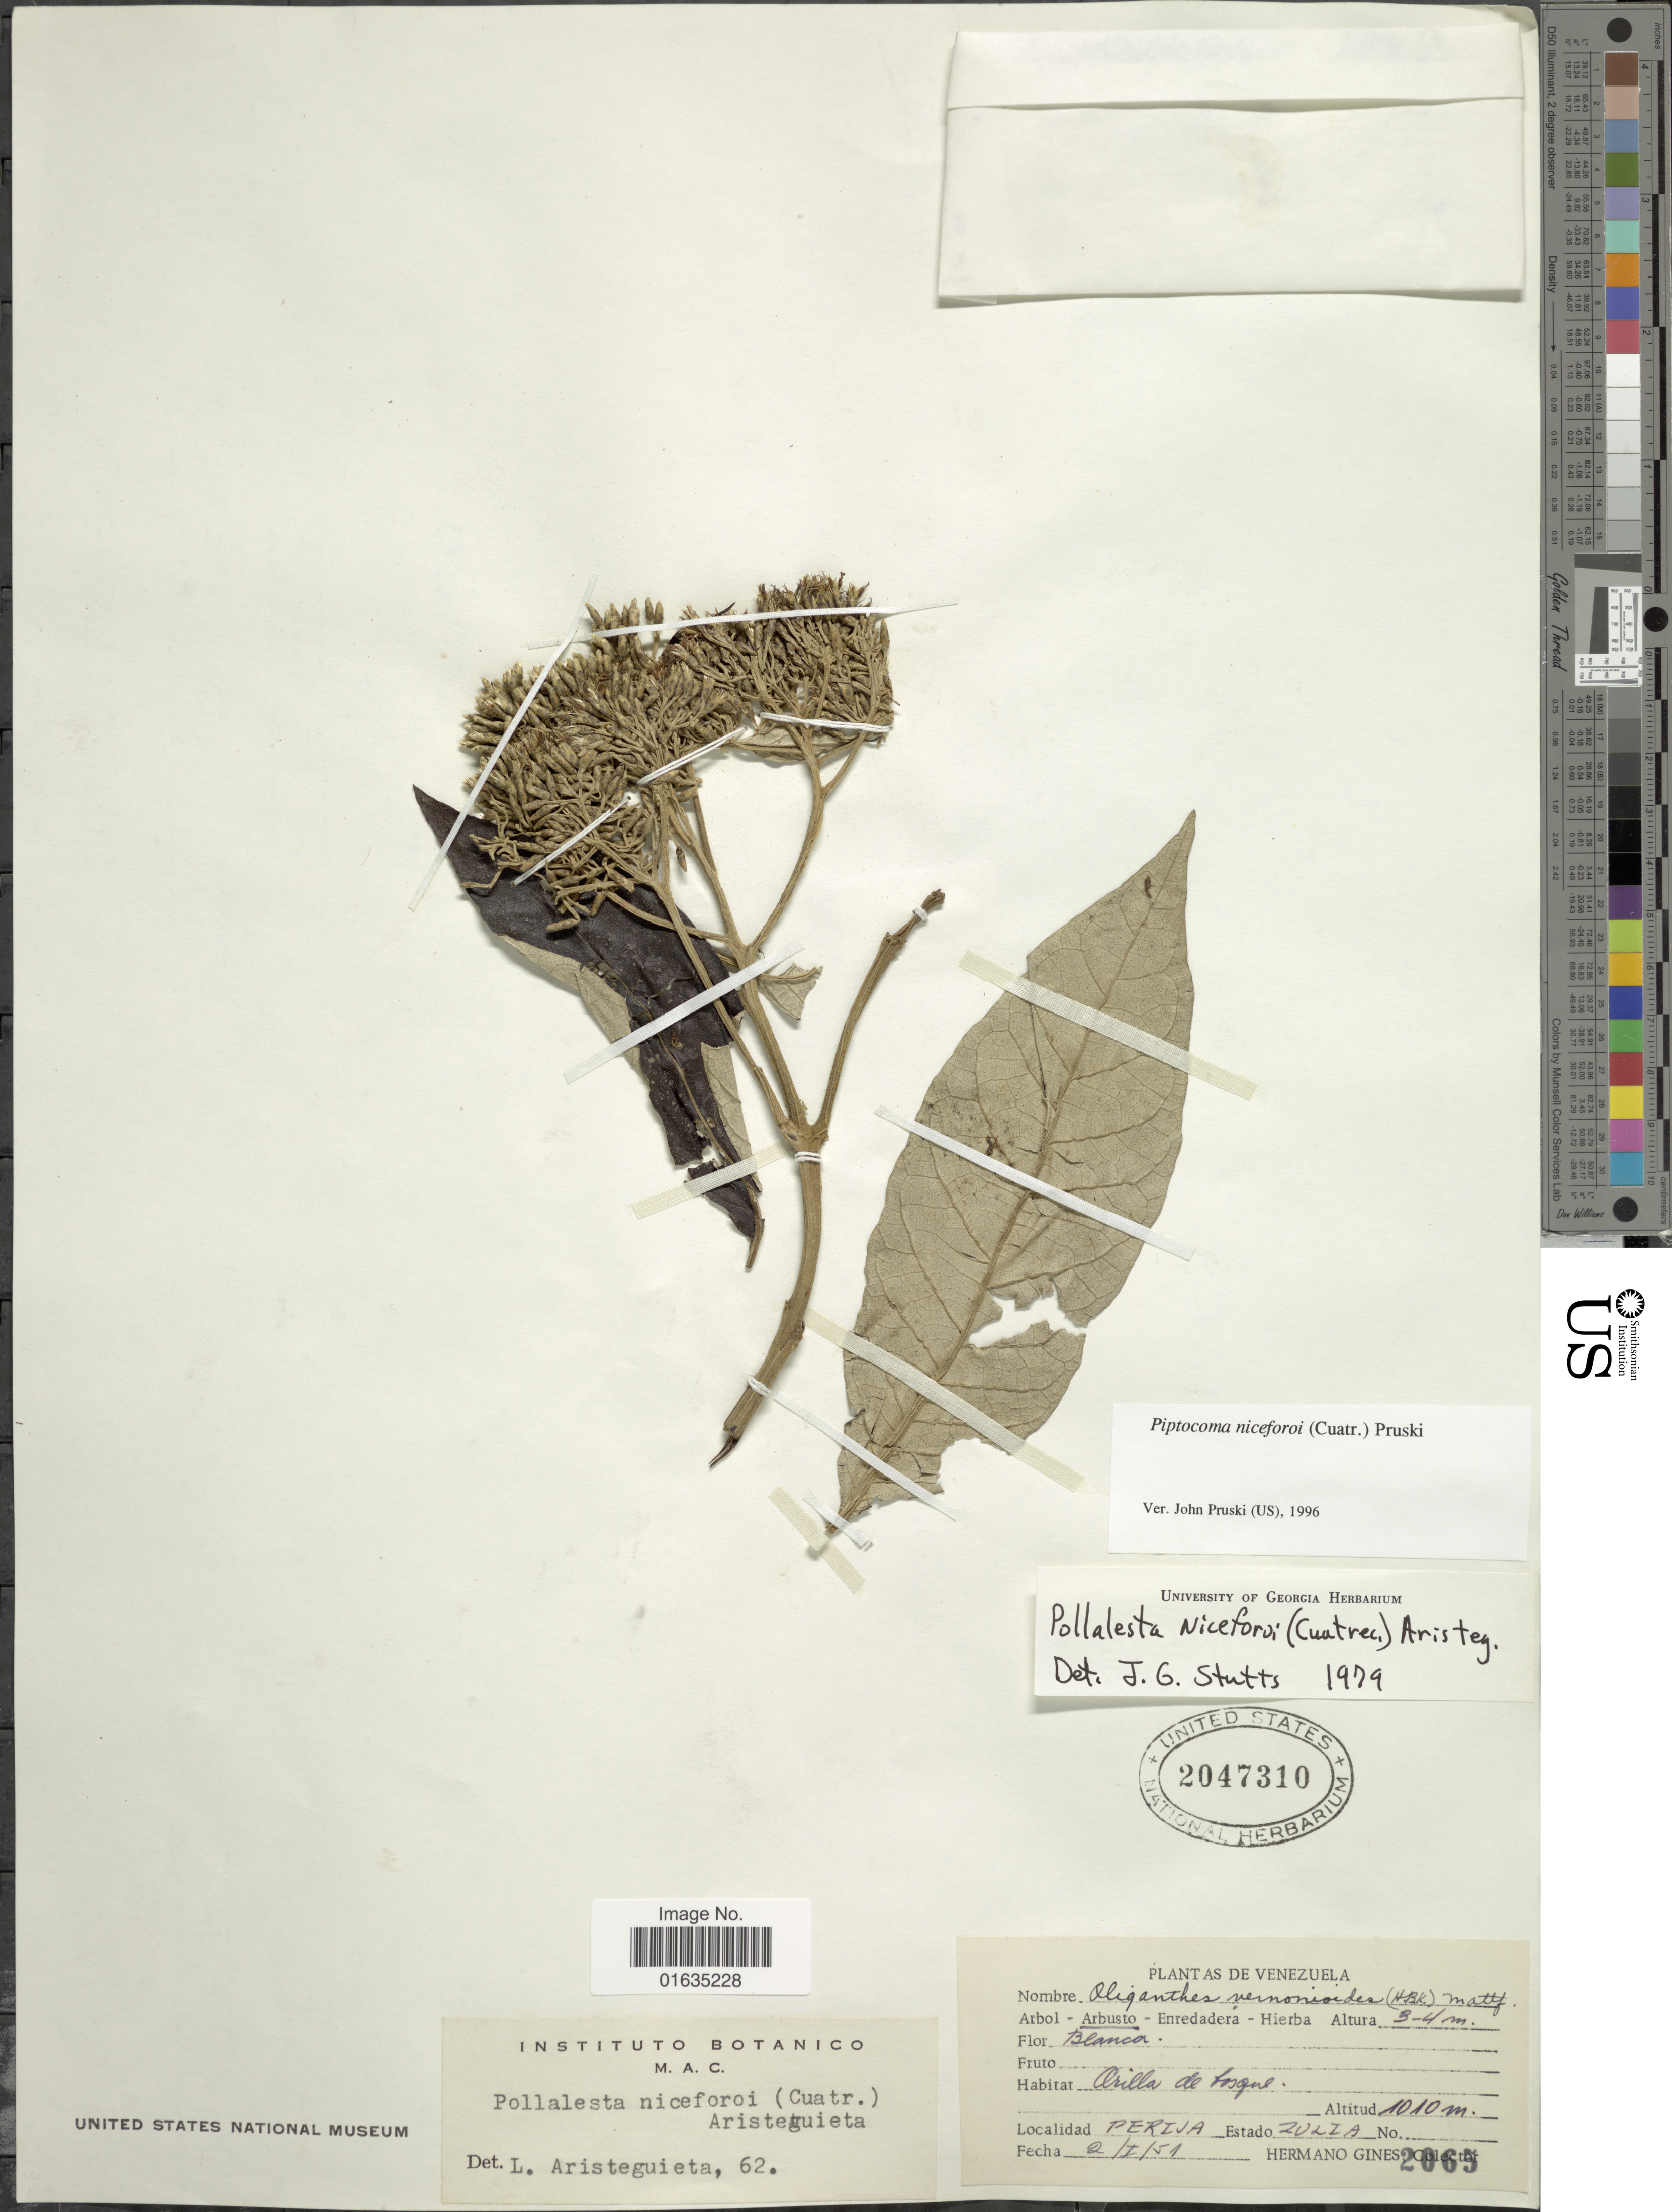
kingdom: Plantae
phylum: Tracheophyta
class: Magnoliopsida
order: Asterales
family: Asteraceae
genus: Piptocoma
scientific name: Piptocoma niceforoi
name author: (Cuatrec.) H. Rob.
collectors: Bro. Gines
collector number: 2065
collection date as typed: Transcribed d/m/y: 2/1/51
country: Venezuela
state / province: Zulia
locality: Perija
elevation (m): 1010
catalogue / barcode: US 2047310